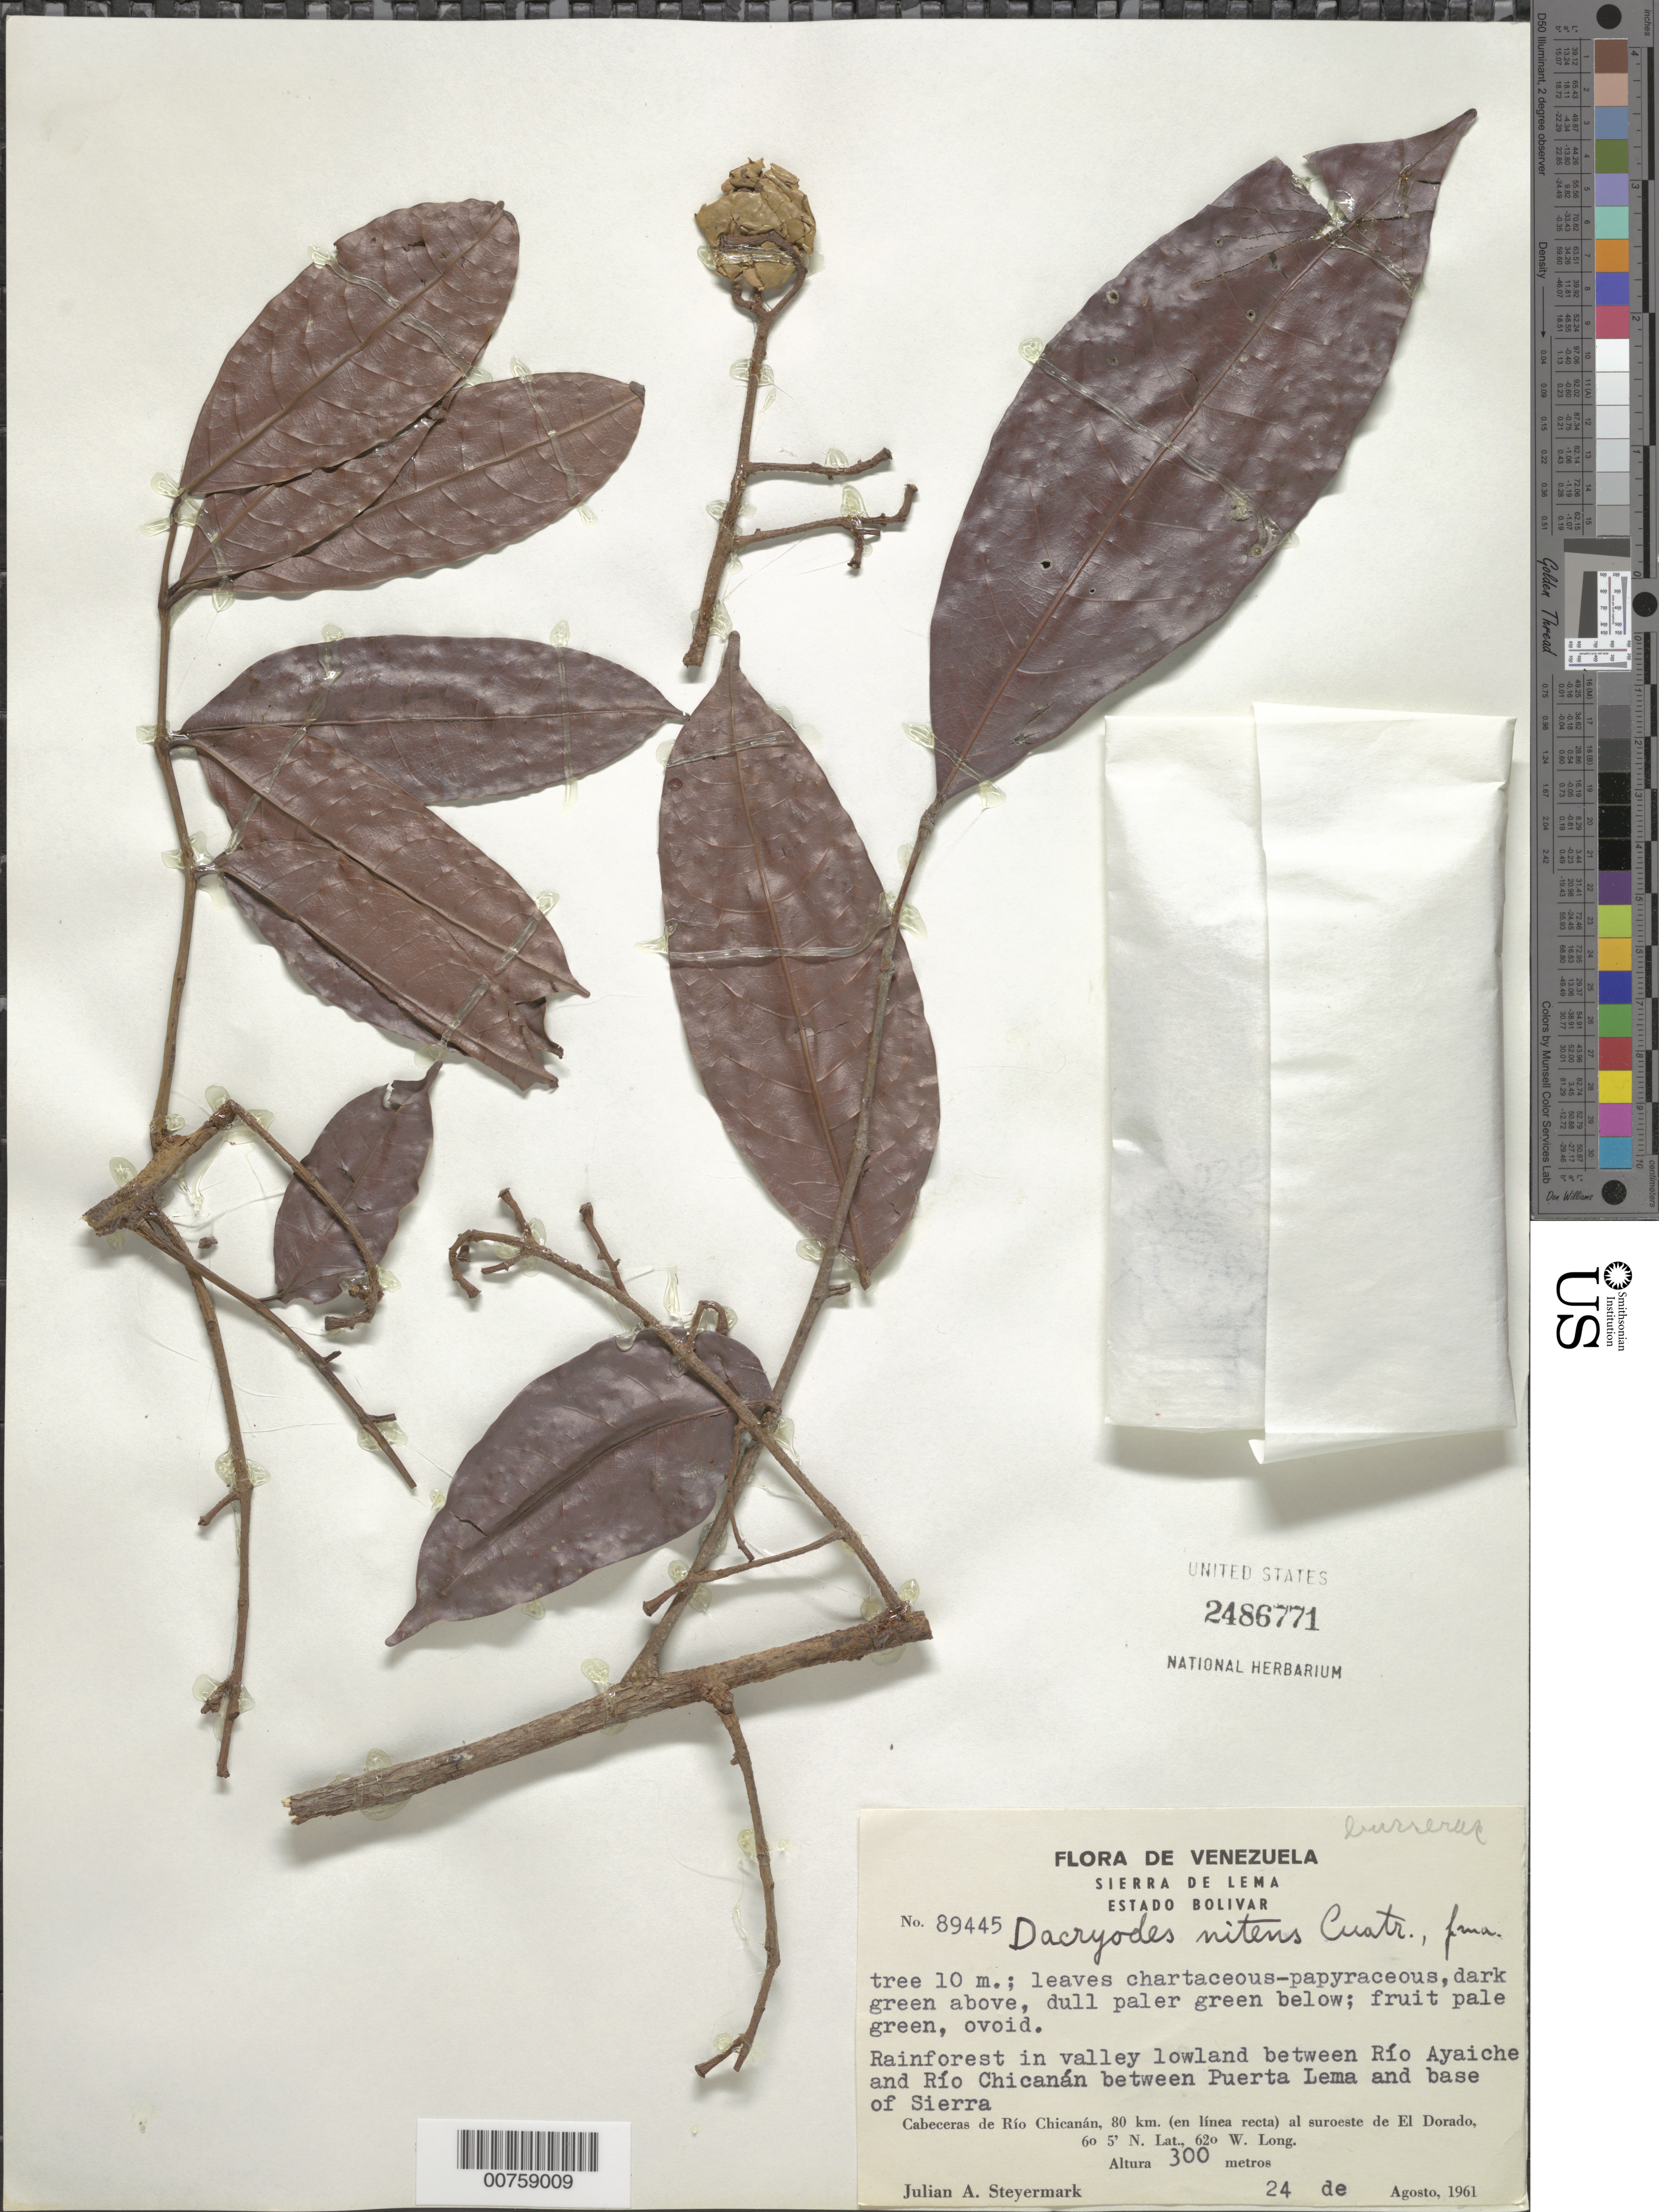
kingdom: Plantae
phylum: Tracheophyta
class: Magnoliopsida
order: Sapindales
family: Burseraceae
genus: Dacryodes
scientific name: Dacryodes nitens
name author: Cuatrec.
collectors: J. Steyermark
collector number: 89445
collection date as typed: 24-Aug-61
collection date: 1961-08-24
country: Venezuela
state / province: Bolívar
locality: Sierra de Lema, Cabaceras de Río Chicanan, 80 km in straight line to SW of El Dorado, between Río Chicanan and Río Ayaiche, between Puerta Lema and base of Sierra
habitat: Rainforest in valley lowland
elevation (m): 300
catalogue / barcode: US 2486771